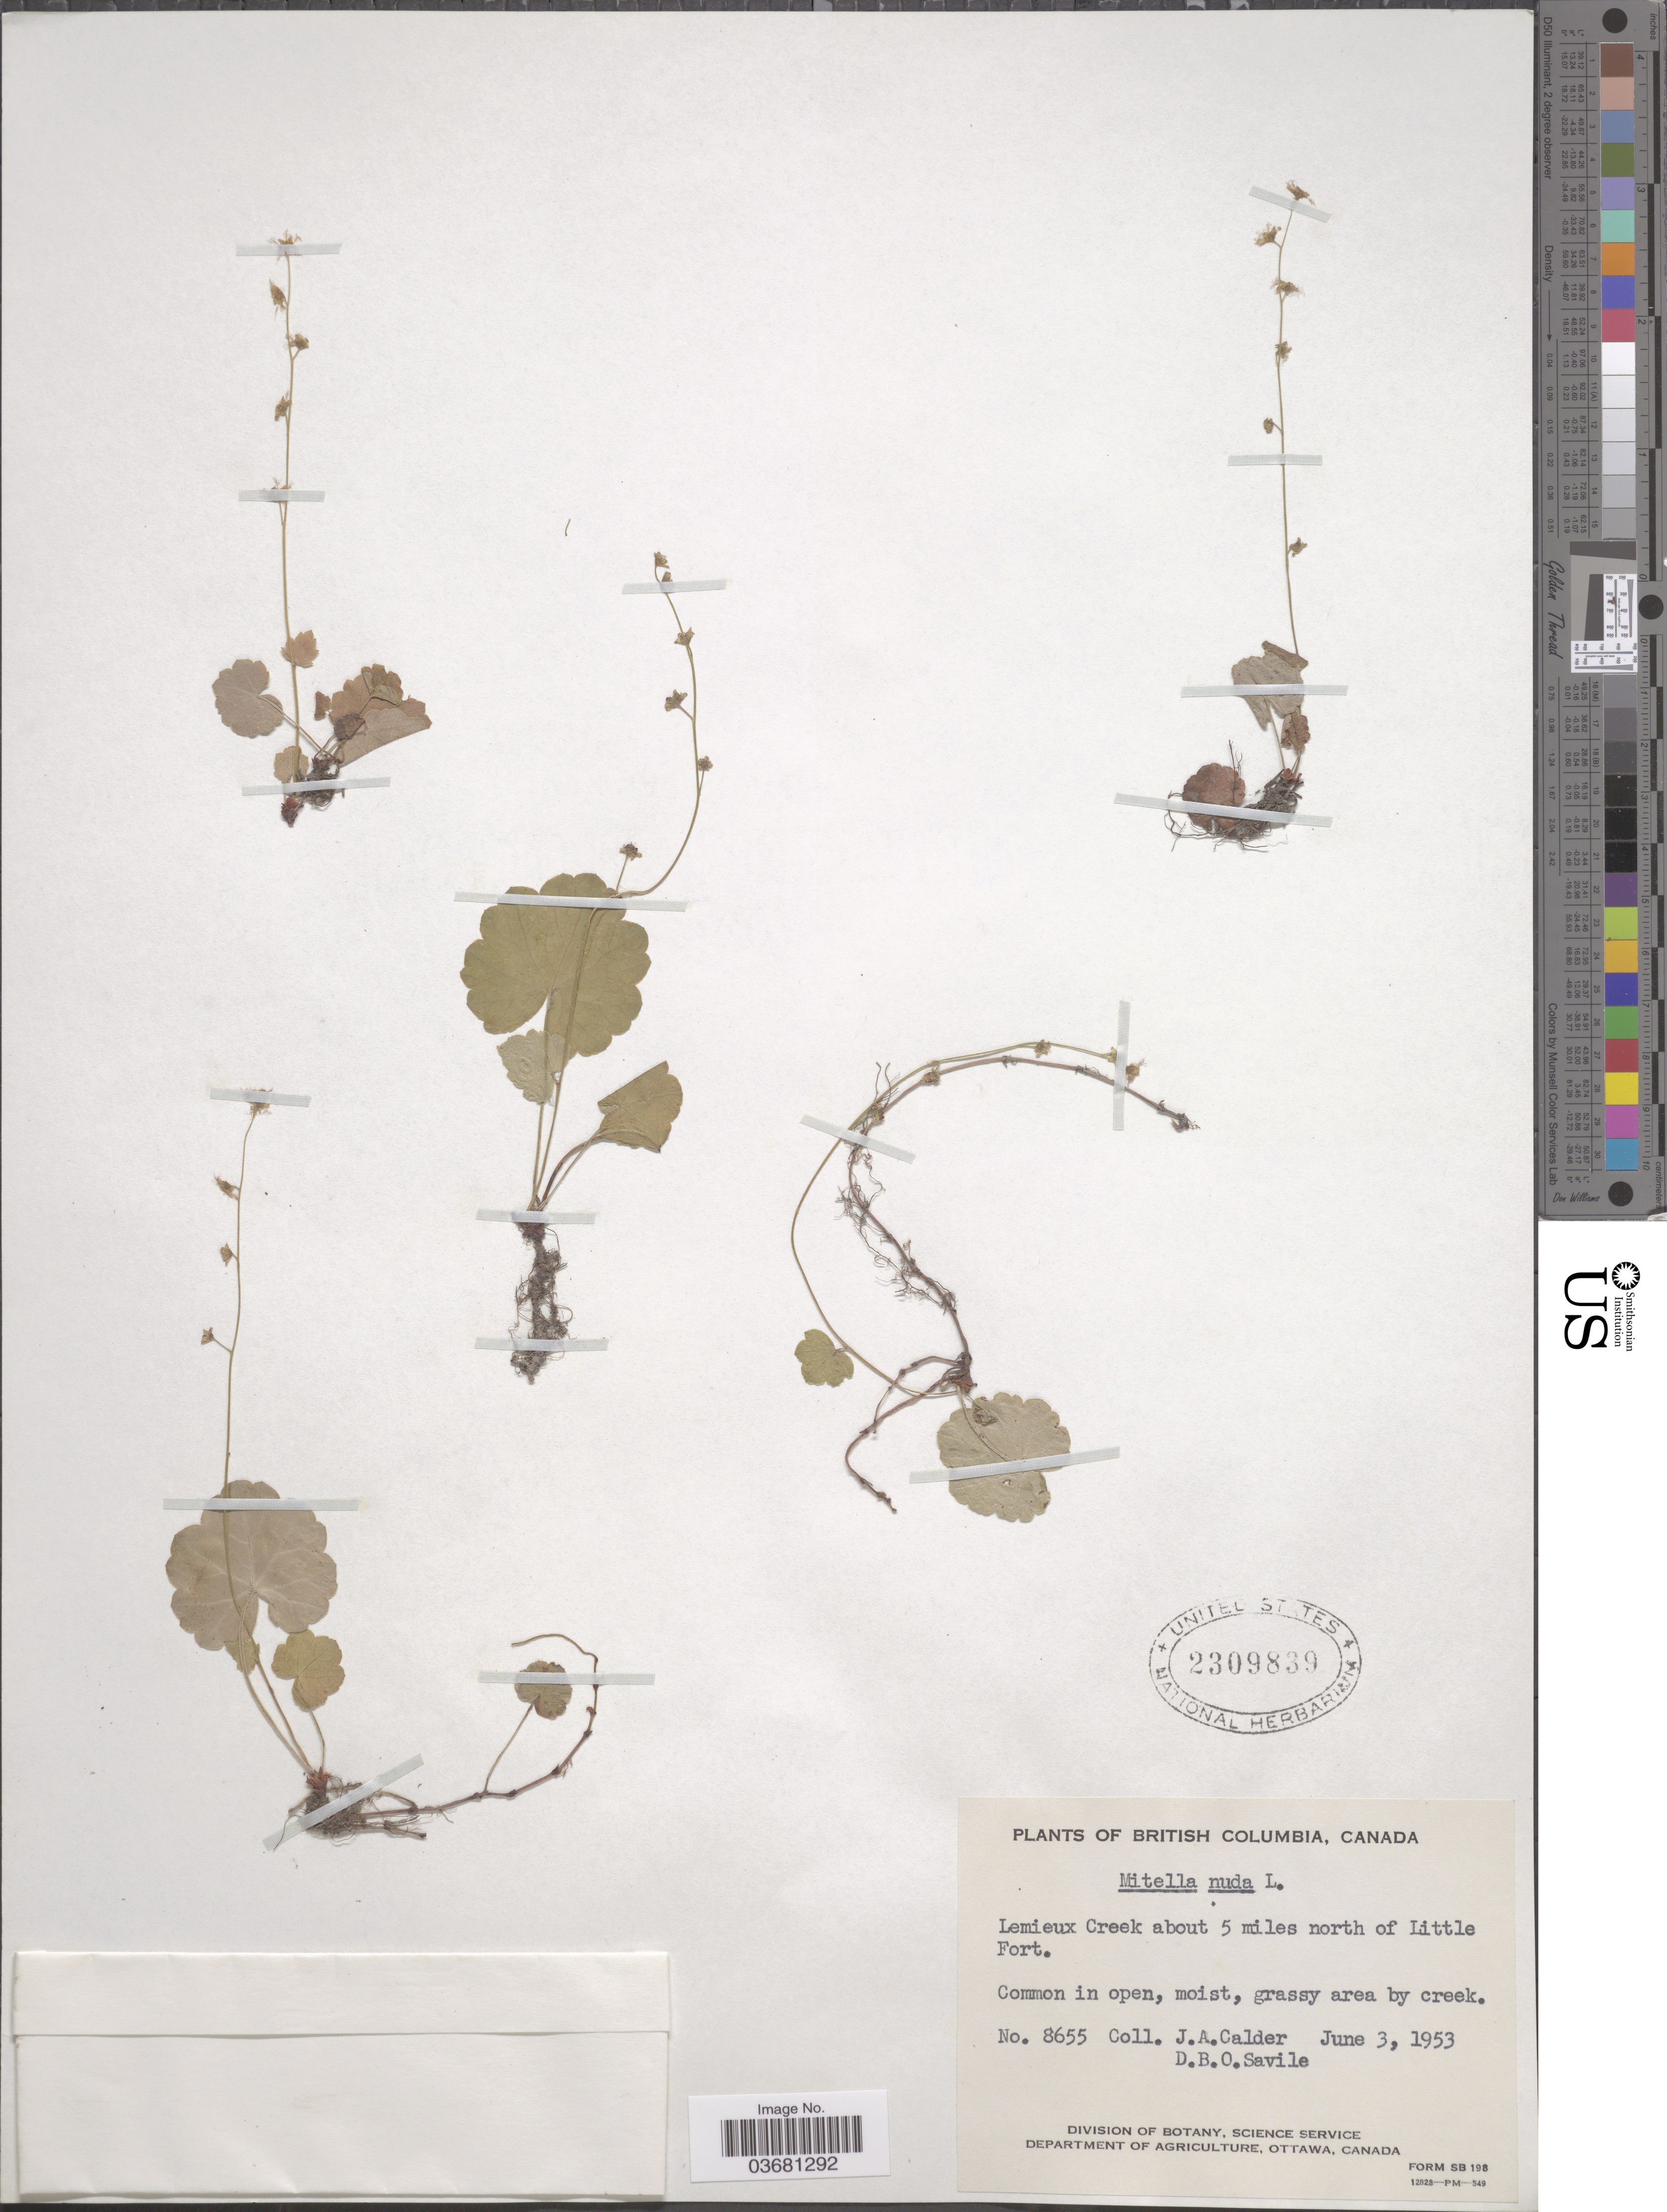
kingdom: Plantae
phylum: Tracheophyta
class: Magnoliopsida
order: Saxifragales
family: Saxifragaceae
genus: Mitella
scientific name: Mitella nuda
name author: L.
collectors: J. A. Calder & D. Savile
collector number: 8655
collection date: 1953-06-03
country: Canada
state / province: British Columbia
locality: Lemieux Creek about 5 miles north of Little Fort.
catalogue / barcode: US 2309839